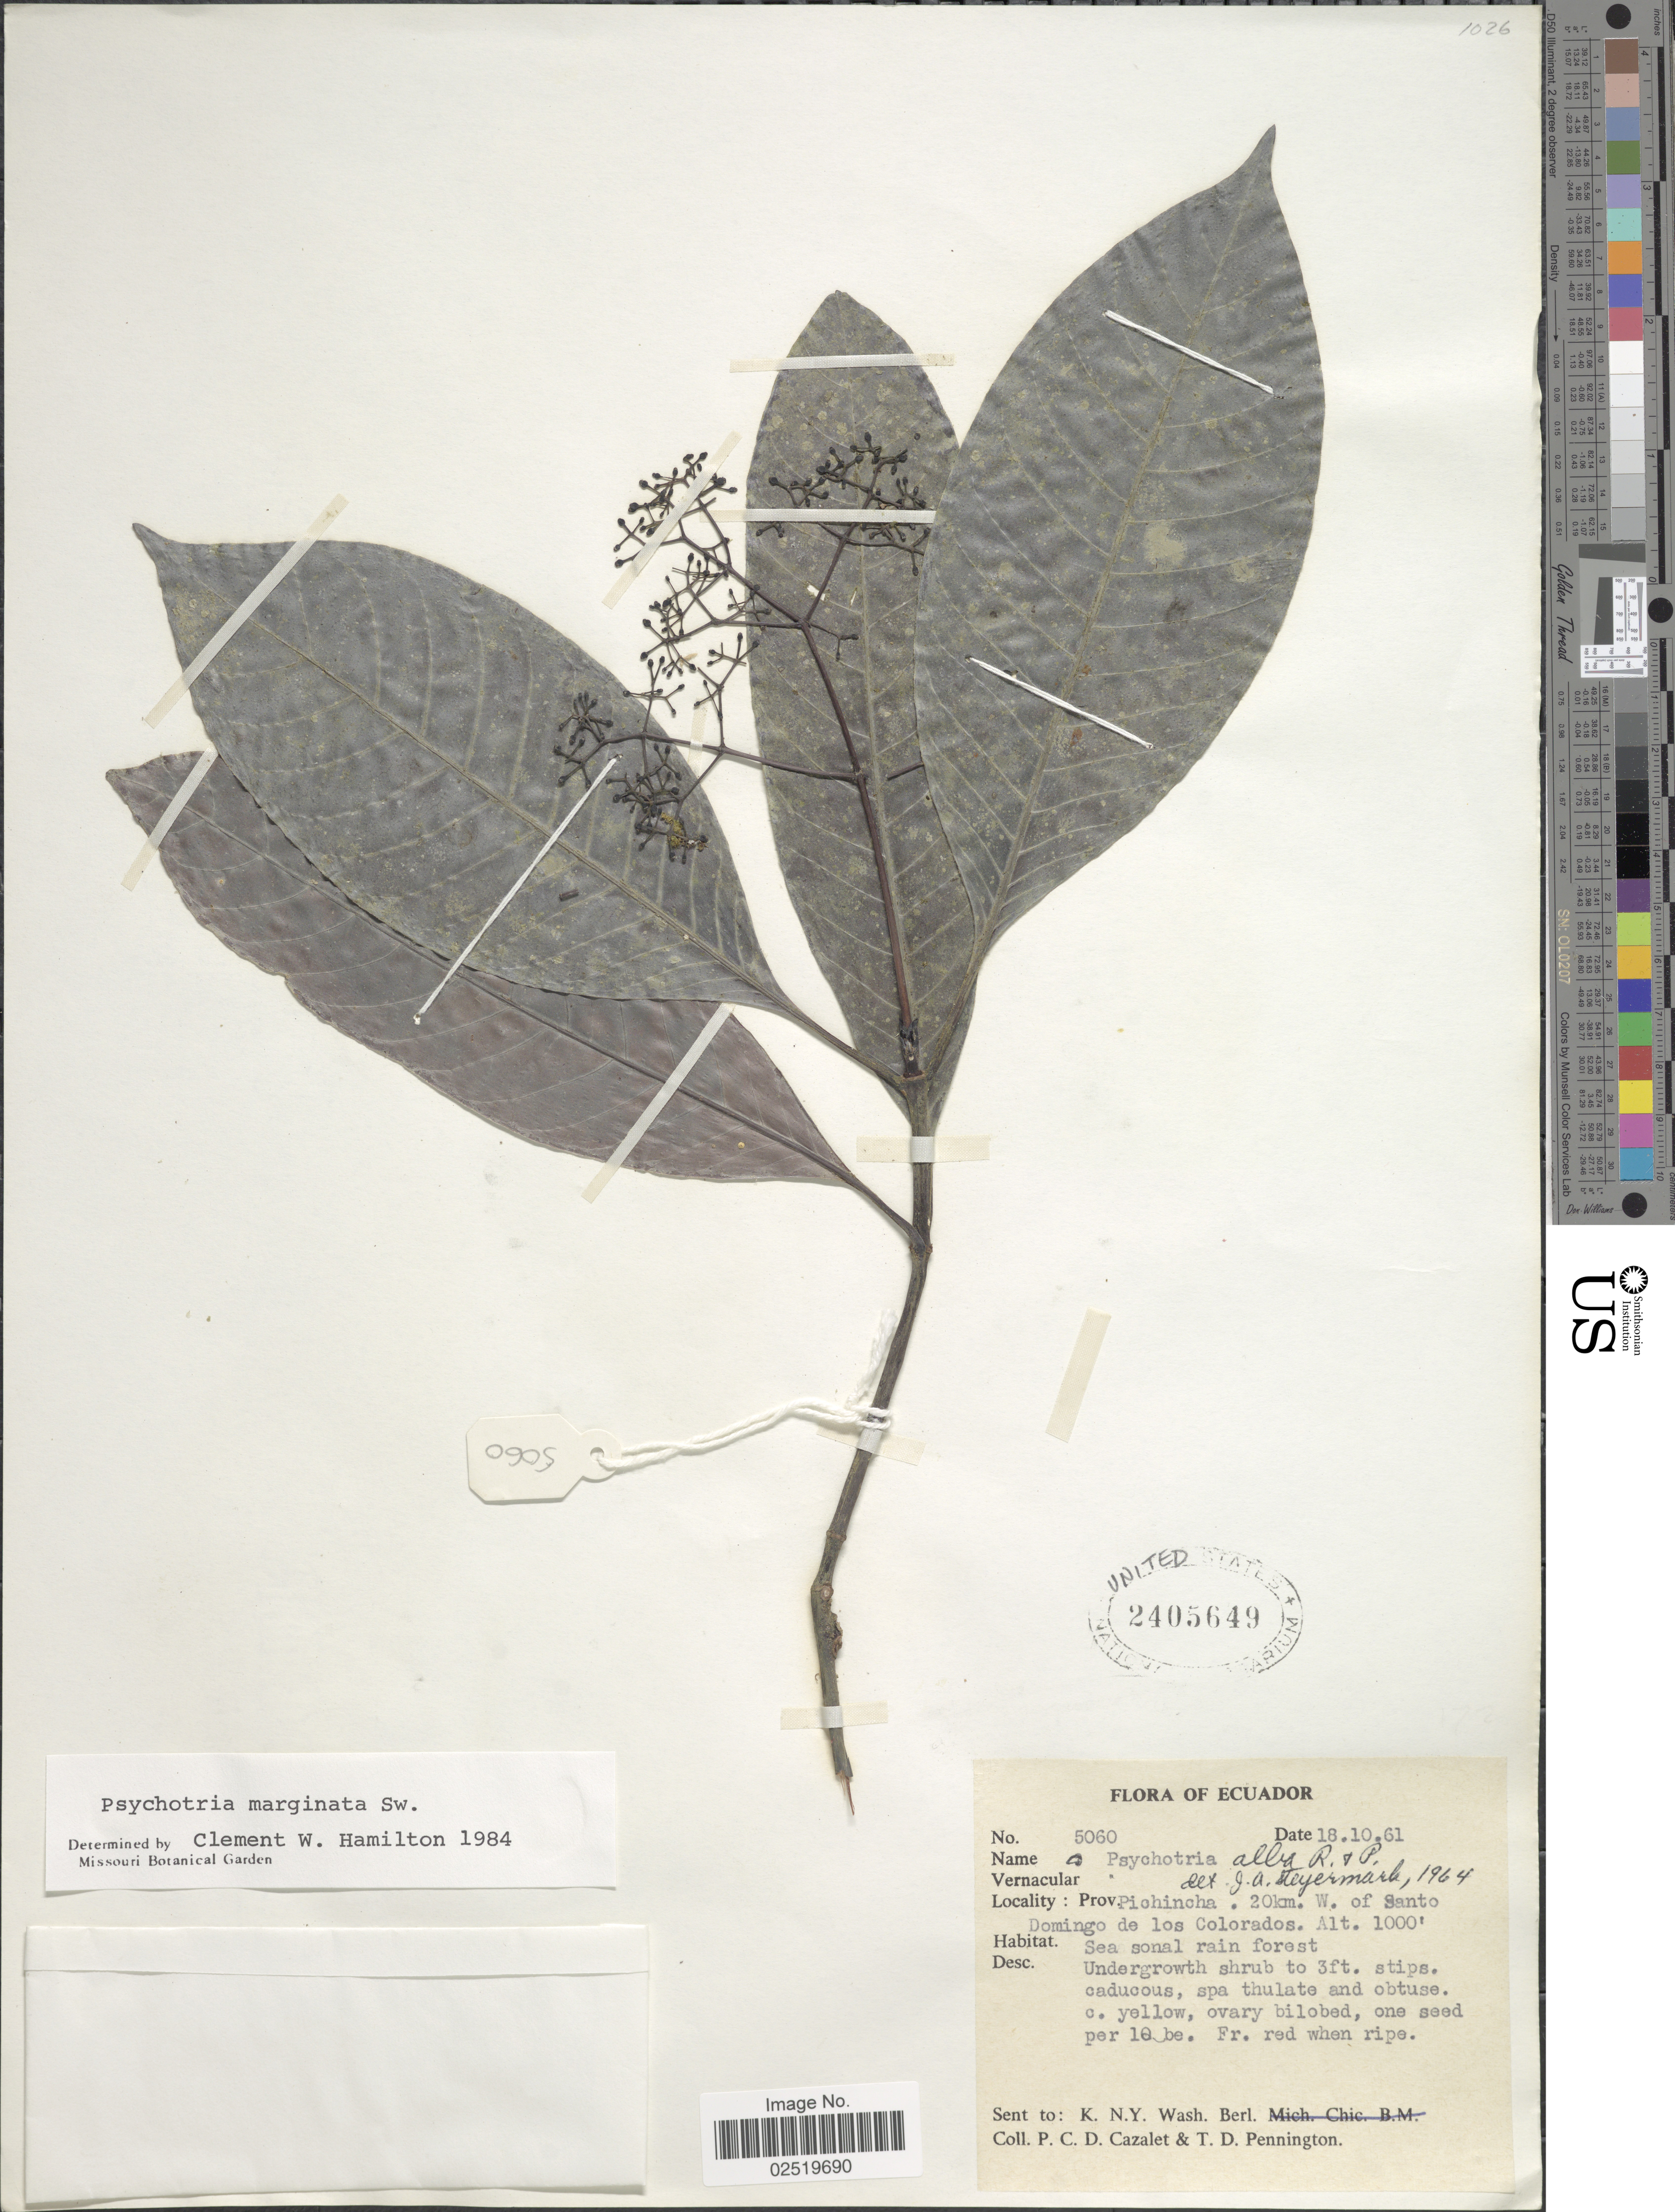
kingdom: Plantae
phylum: Tracheophyta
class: Magnoliopsida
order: Gentianales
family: Rubiaceae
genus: Psychotria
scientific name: Psychotria marginata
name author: Sw.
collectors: P. C. D. Cazalet & T. D. Pennington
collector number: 5060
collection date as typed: Transcribed d/m/y: 18/10/61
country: Ecuador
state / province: Pichincha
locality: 20 km. W. of Santo Domingo de los Colorados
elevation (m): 305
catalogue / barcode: US 2405649